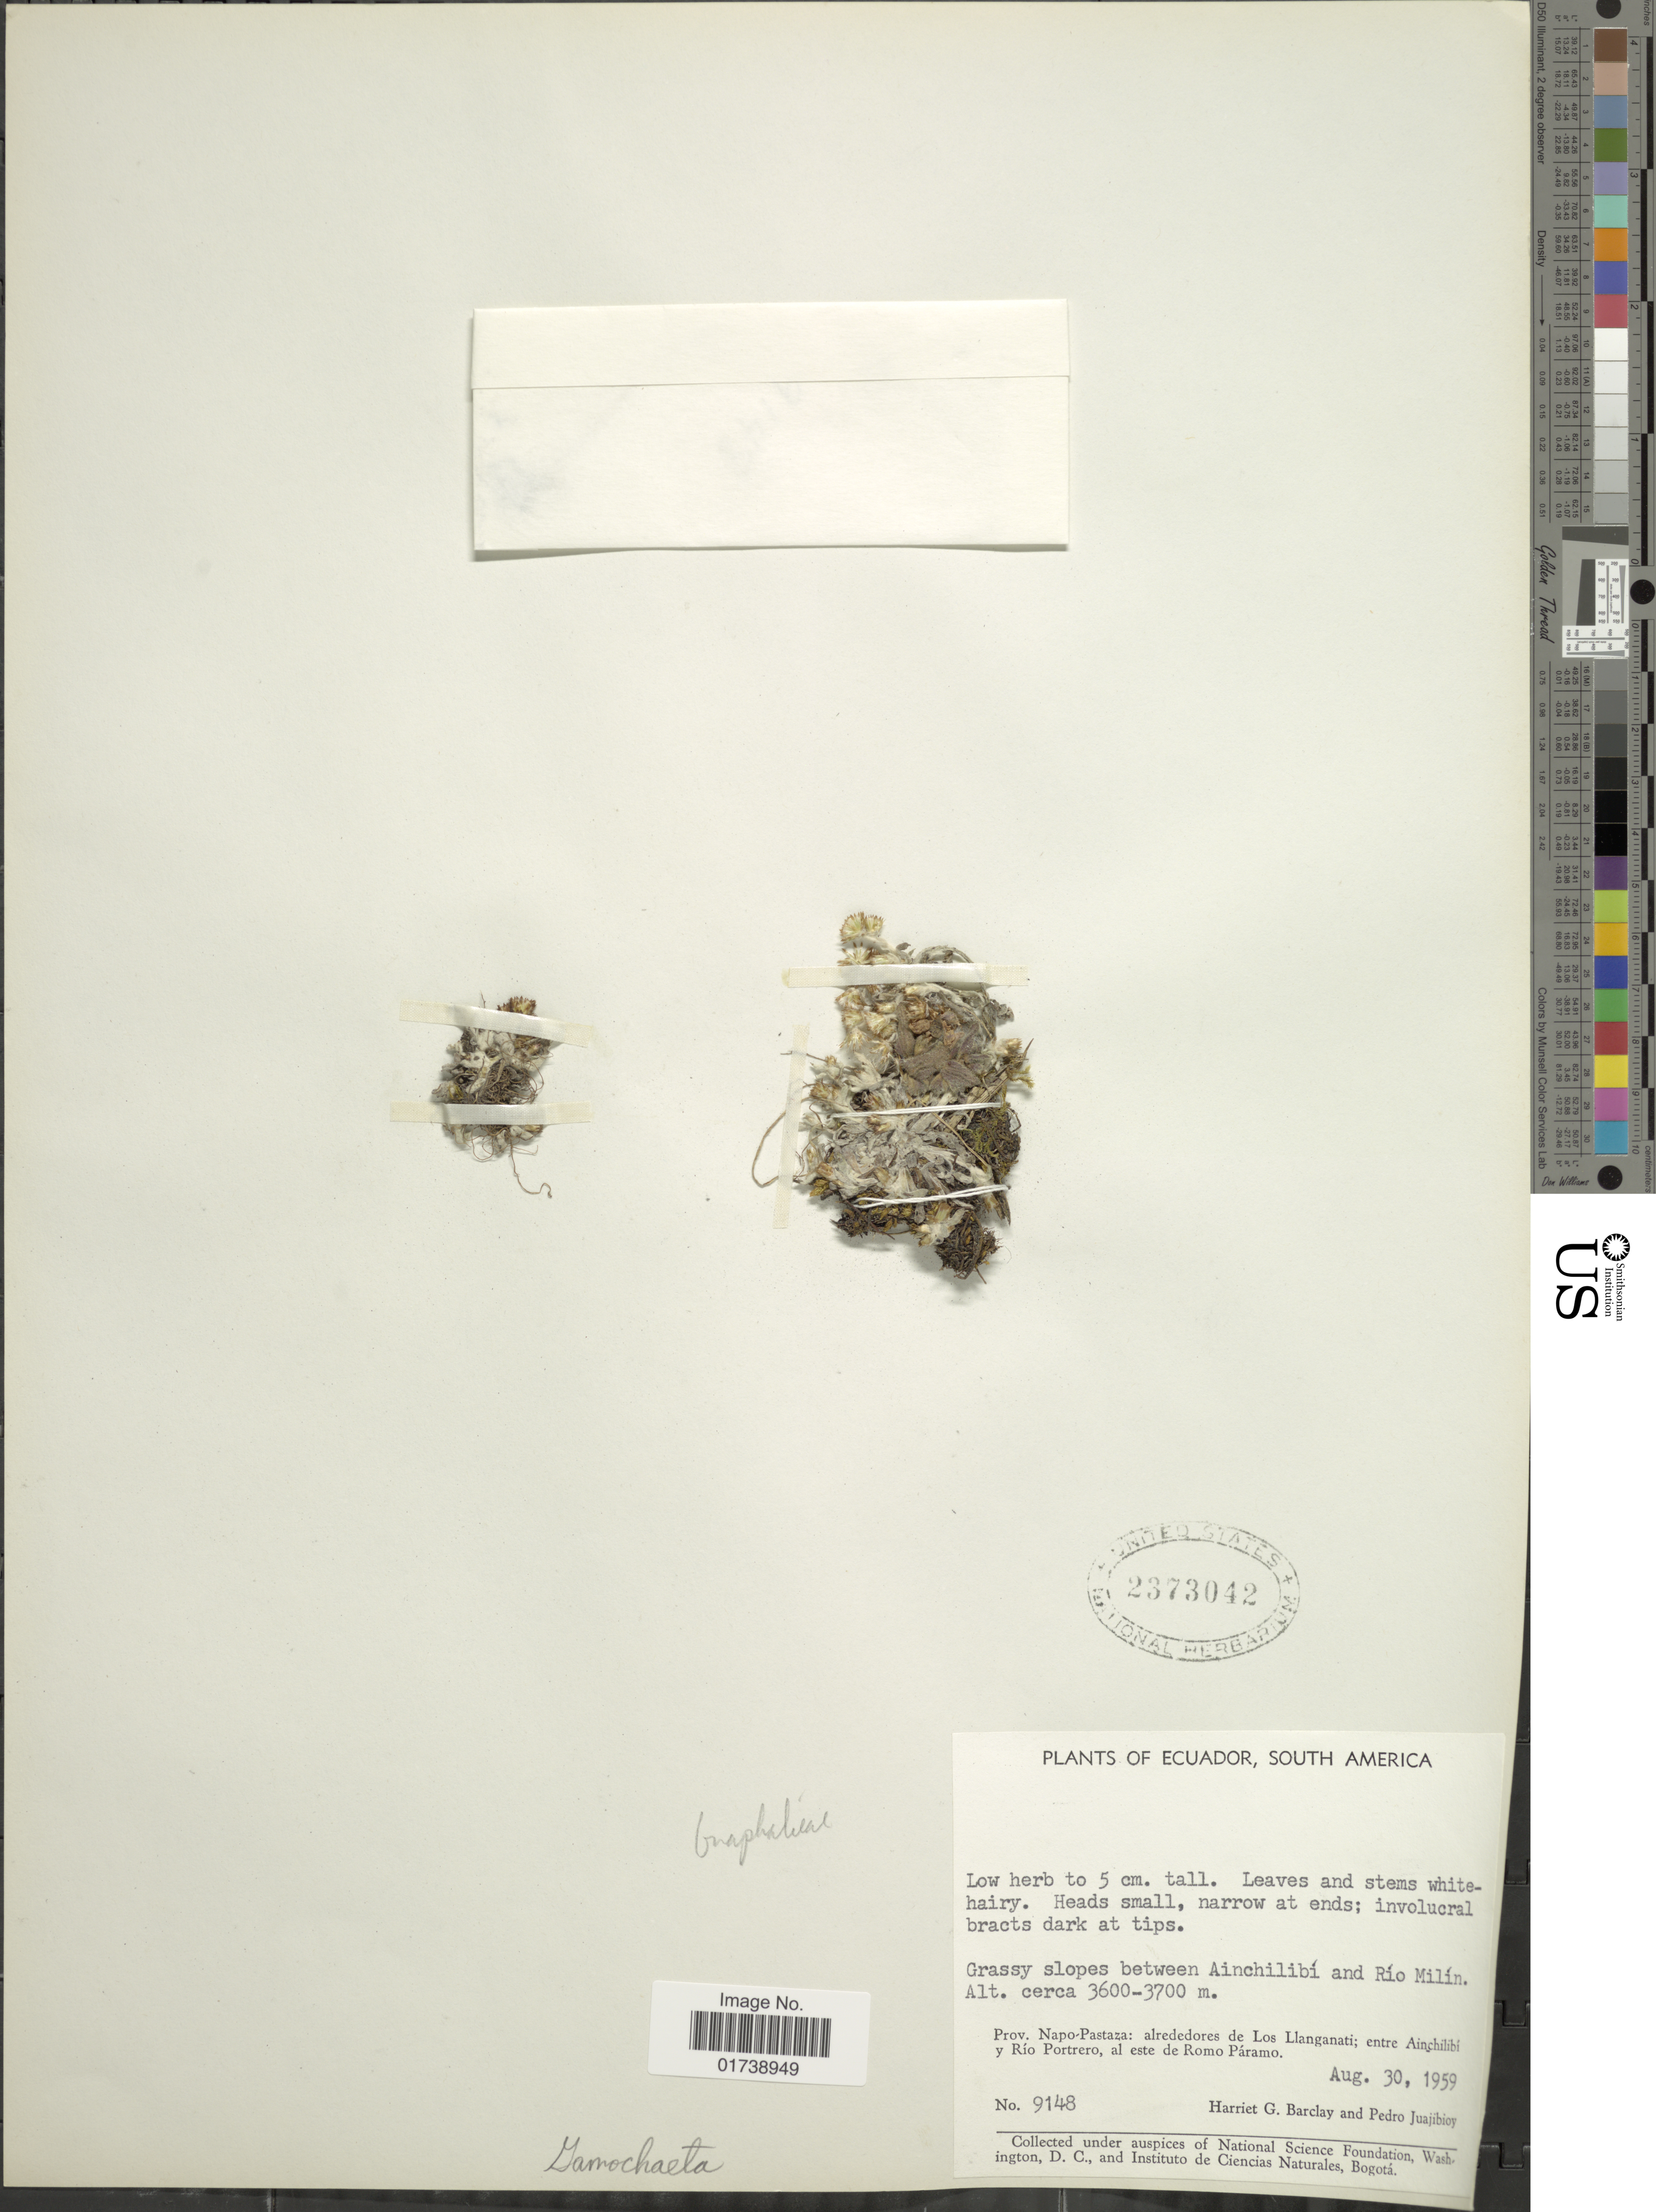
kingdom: Plantae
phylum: Tracheophyta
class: Magnoliopsida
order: Asterales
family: Asteraceae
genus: Gamochaeta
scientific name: Gamochaeta sp.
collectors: H. G. Barclay & P. Juajibioy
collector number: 9148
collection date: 1959-08-30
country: Ecuador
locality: Prov. Napo-Pastaza: alrededores de Los Llanganati, entre Ainchilibi y Rio Portrero, al este de Romo Paramo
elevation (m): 3600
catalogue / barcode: US 2373042